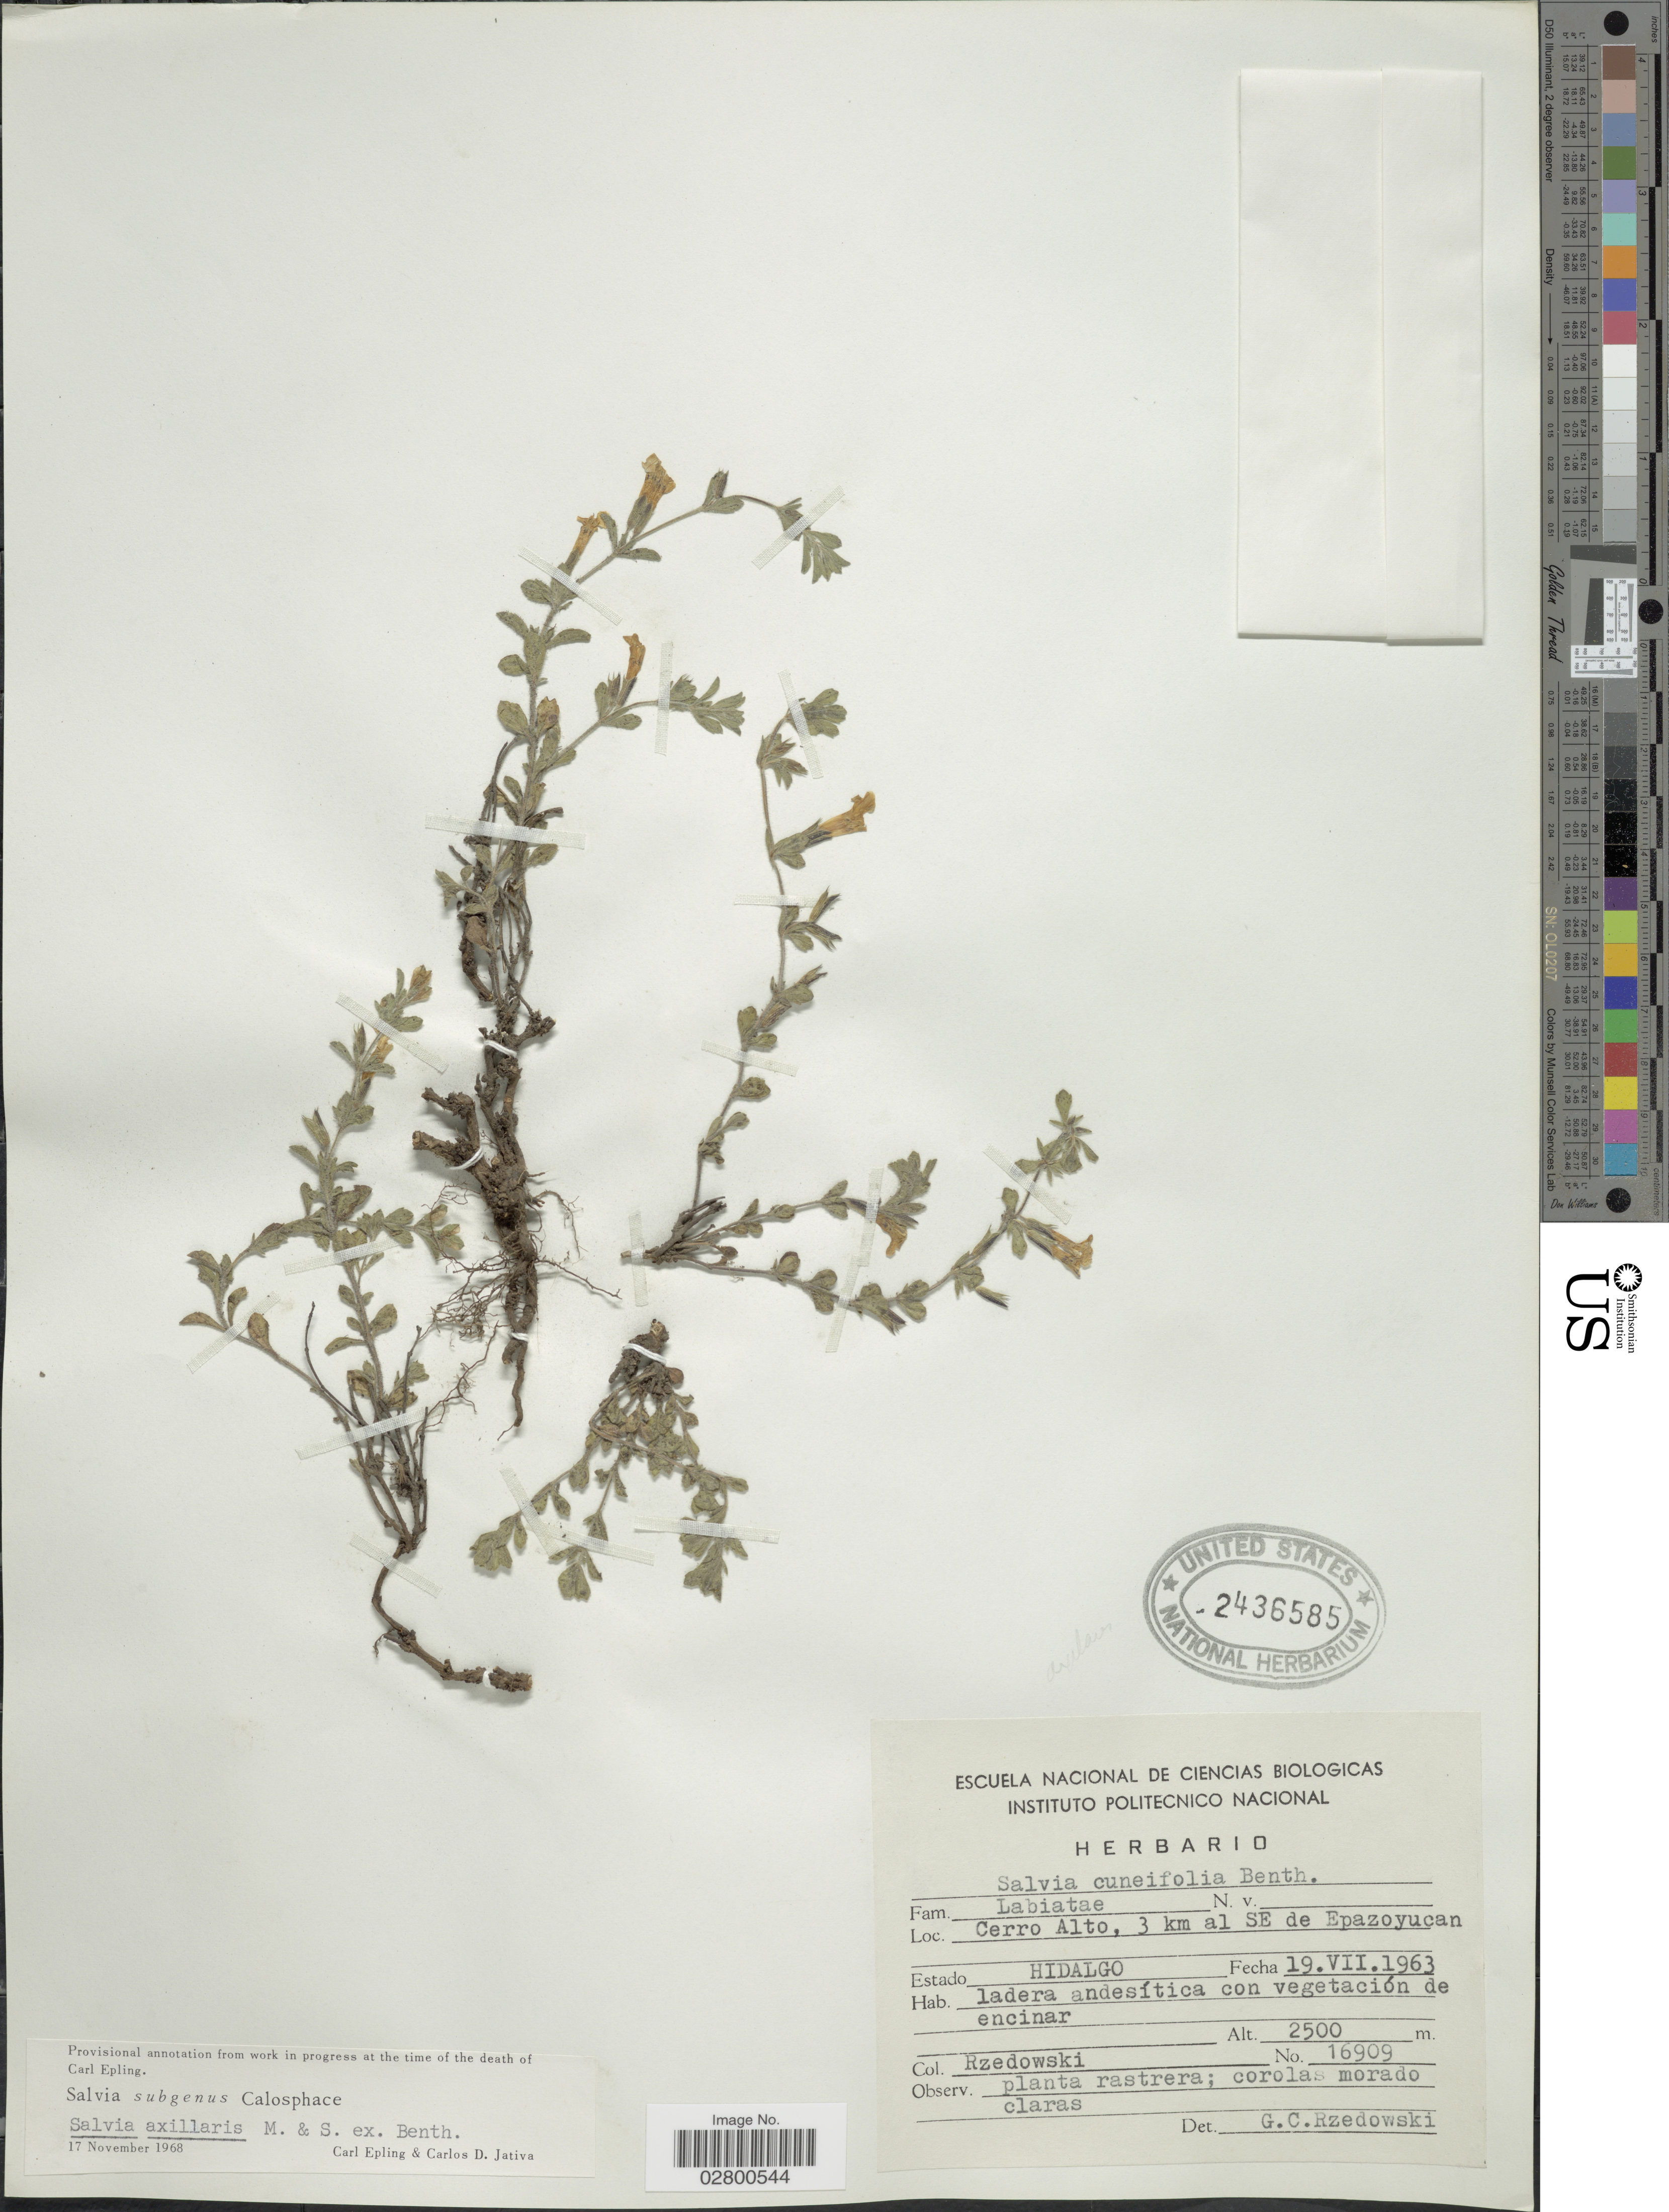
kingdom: Plantae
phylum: Tracheophyta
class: Magnoliopsida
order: Lamiales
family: Lamiaceae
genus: Salvia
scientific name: Salvia axillaris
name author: Moc. & Sessé ex Benth.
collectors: Rzedowski, --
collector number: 16909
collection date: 1963-07-19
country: Mexico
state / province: Hidalgo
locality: Cerro Alto, 3 km al SE de Epazoyucan.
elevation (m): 2500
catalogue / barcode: US 2436585